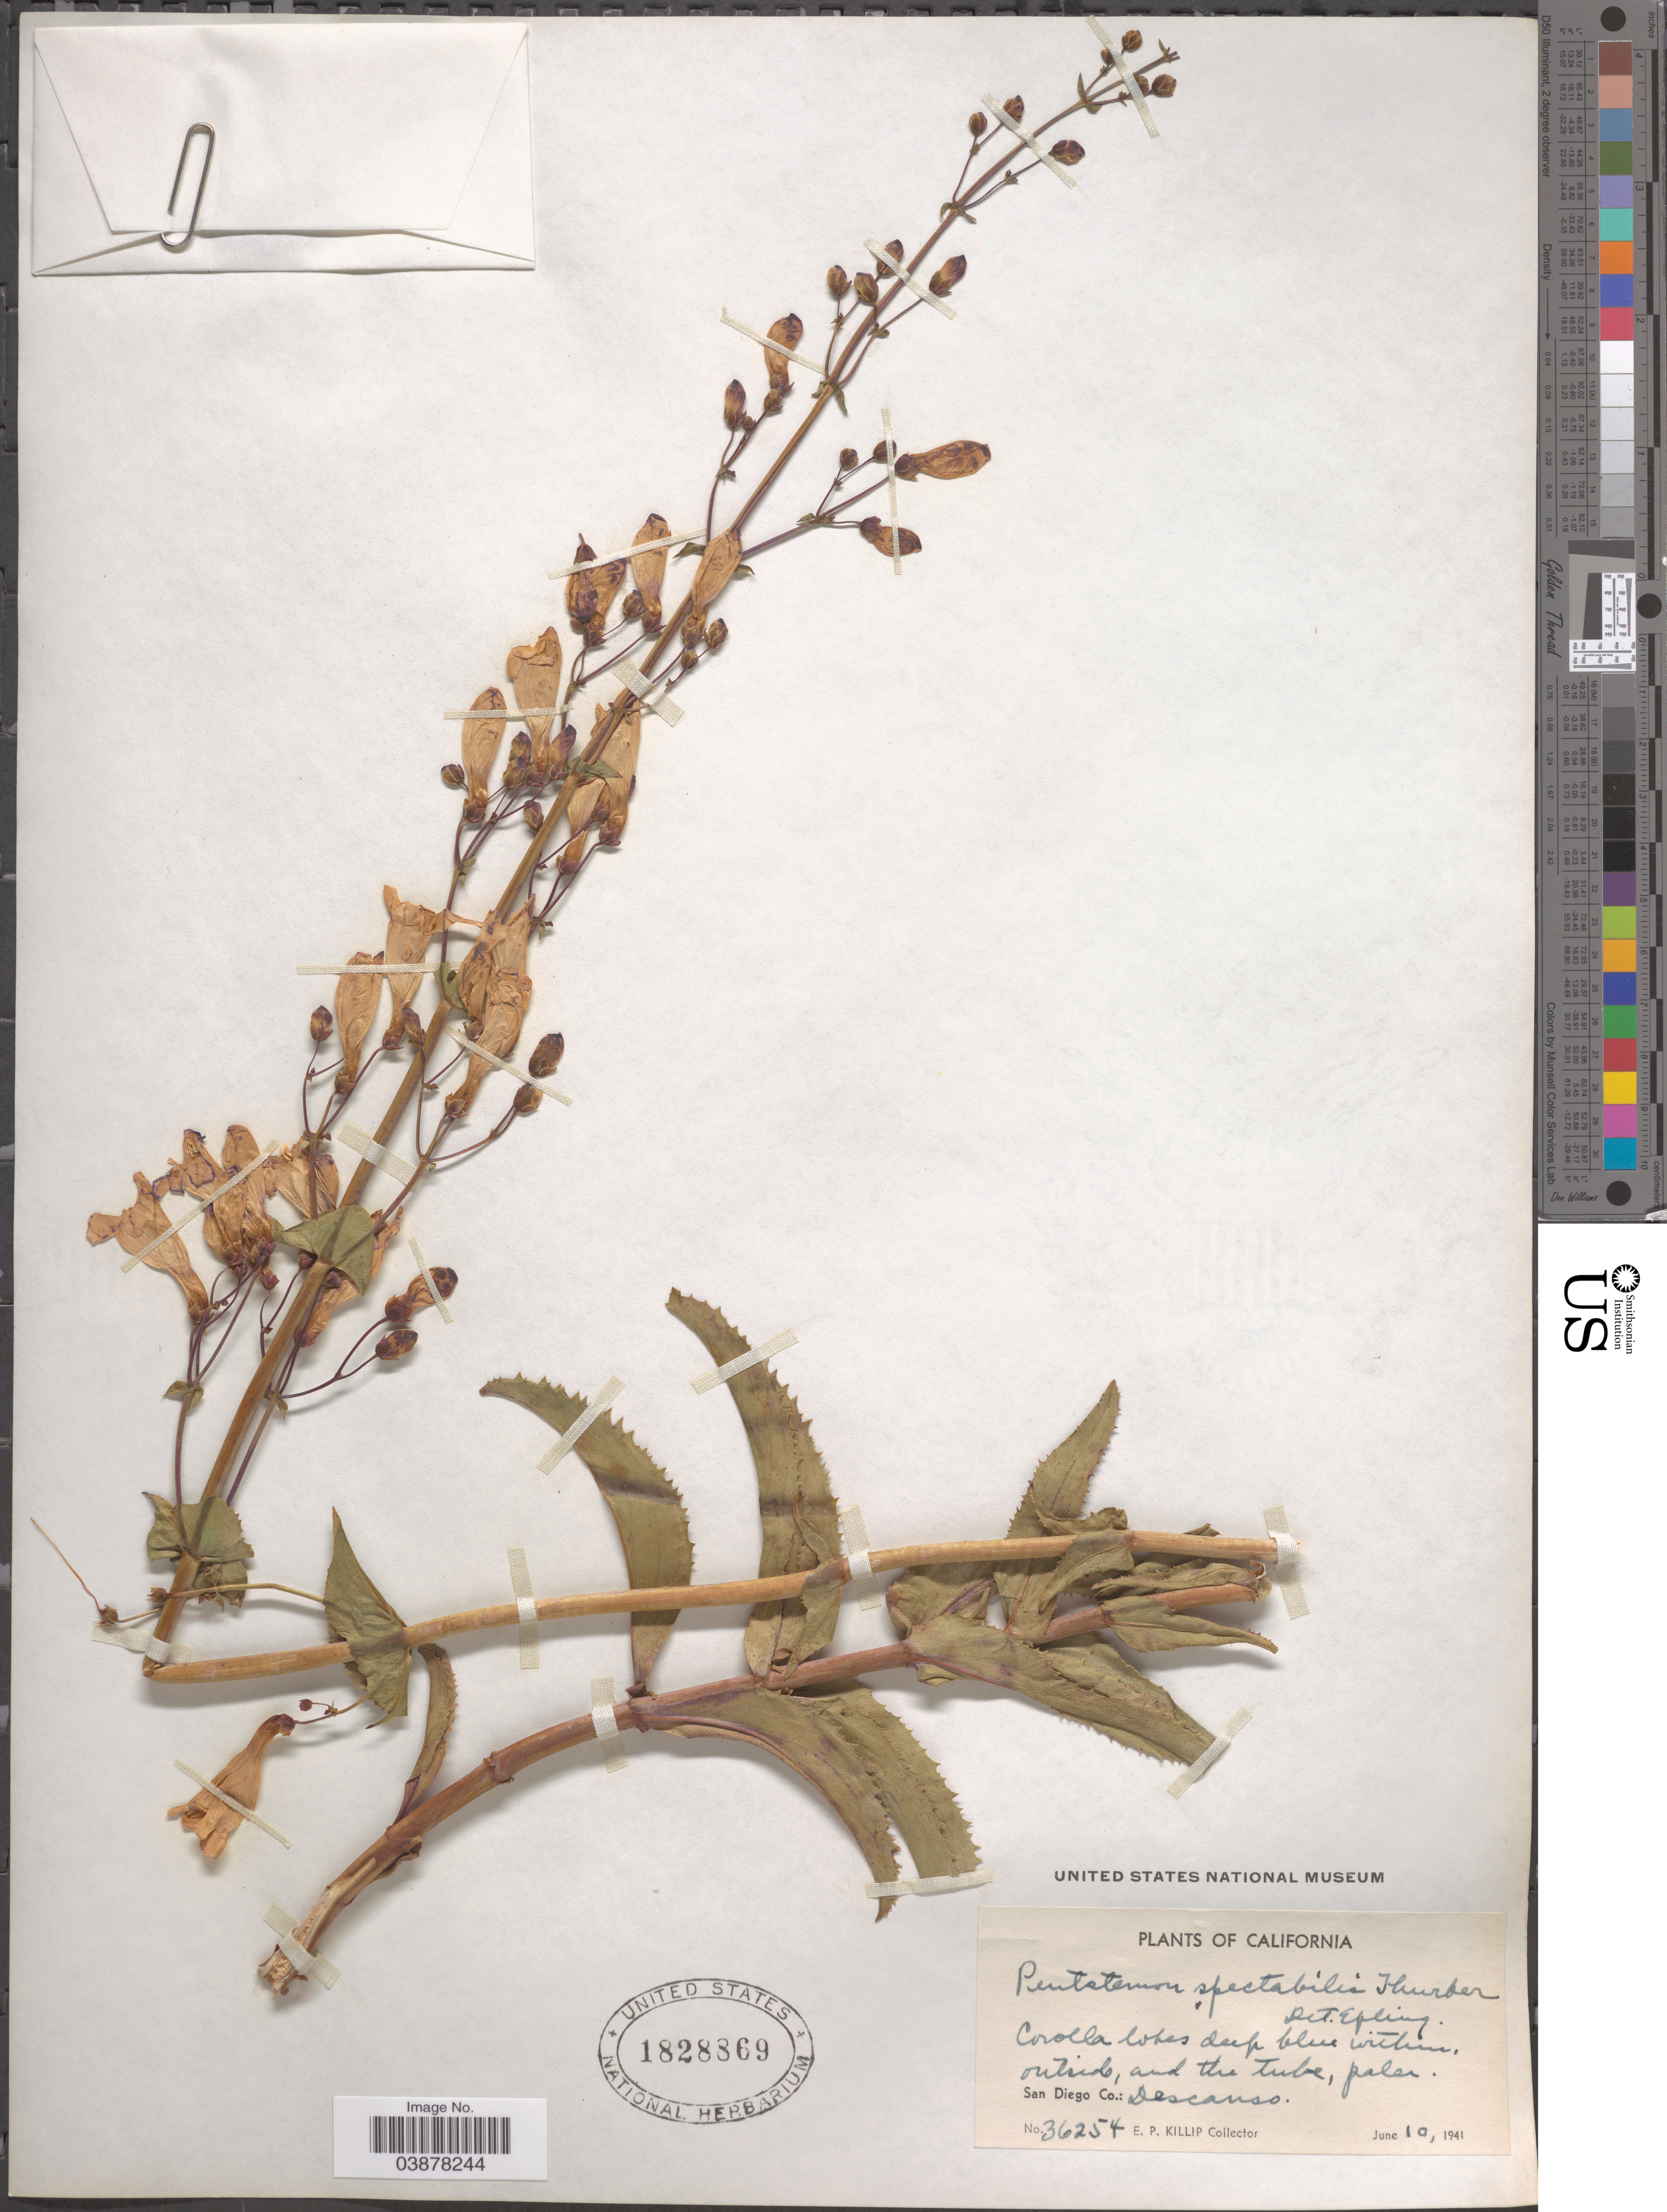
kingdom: Plantae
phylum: Tracheophyta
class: Magnoliopsida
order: Lamiales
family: Plantaginaceae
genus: Penstemon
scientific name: Penstemon spectabilis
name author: Thurb. ex Torr. & A. Gray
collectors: E. P. Killip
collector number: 36254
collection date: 1941-06-10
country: United States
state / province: California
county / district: San Diego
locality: San Diego Co.: Descanso.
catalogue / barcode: US 1828869